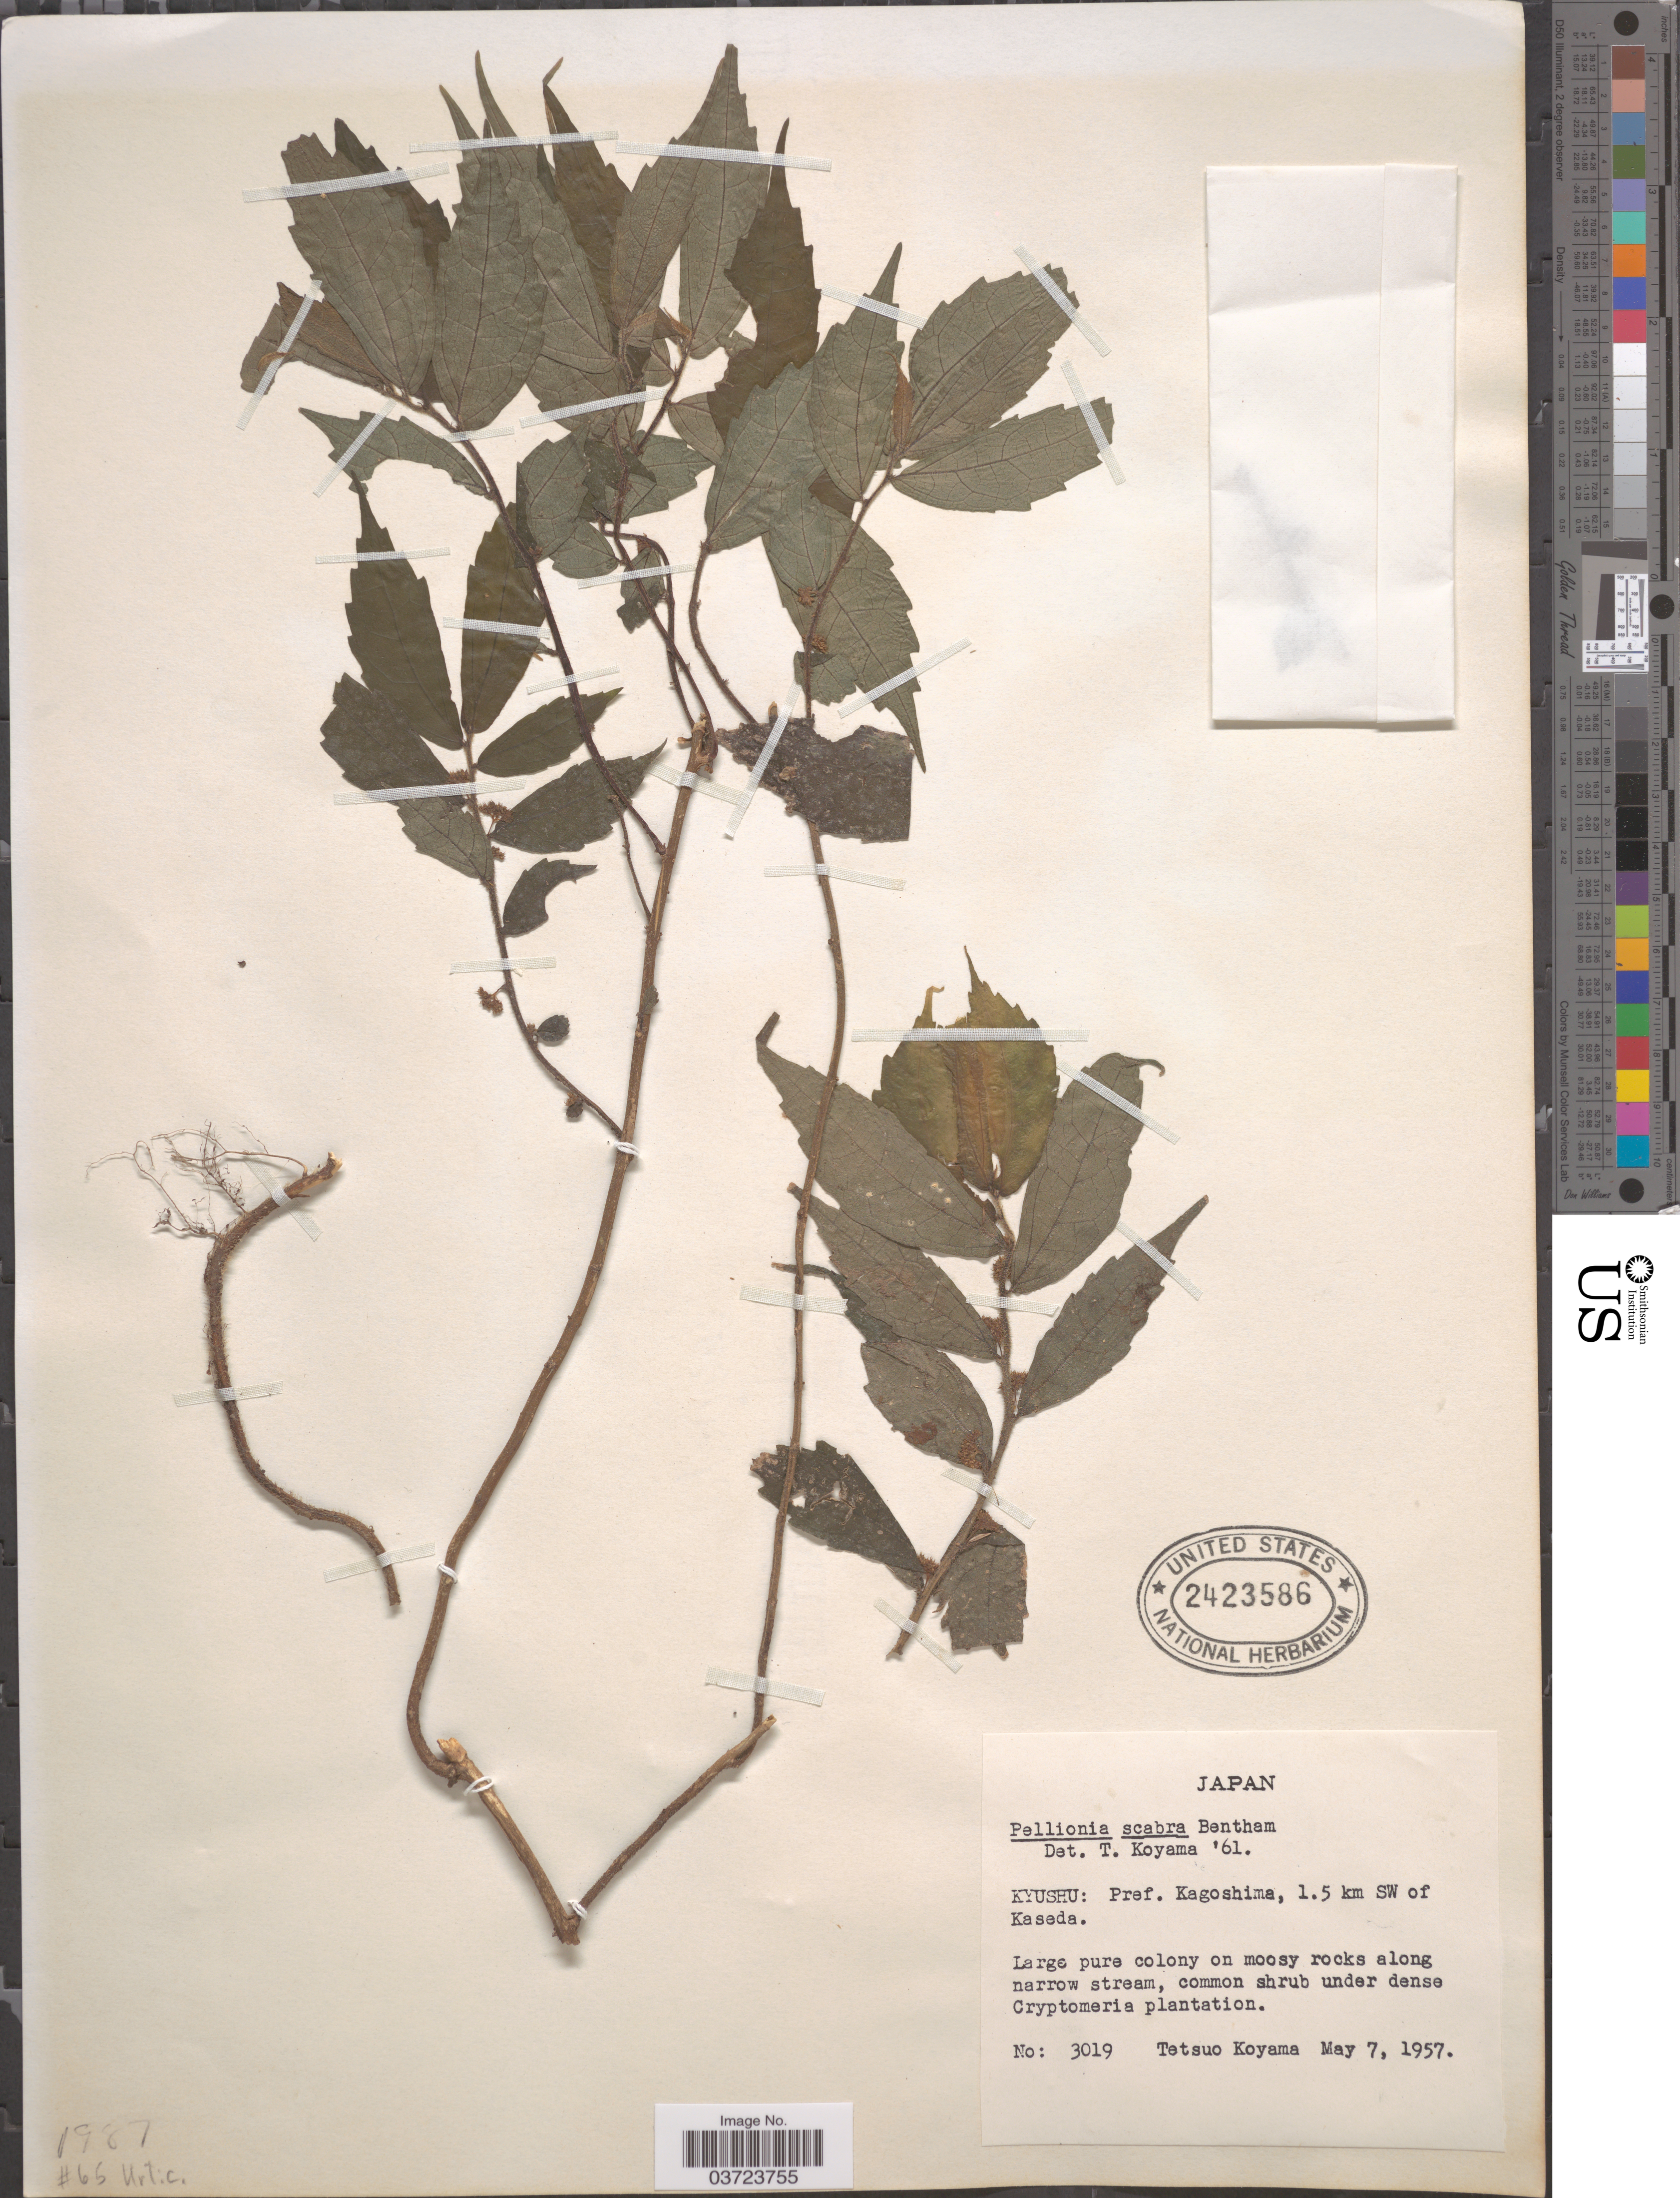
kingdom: Plantae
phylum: Tracheophyta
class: Magnoliopsida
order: Rosales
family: Urticaceae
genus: Pellionia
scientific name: Pellionia scabra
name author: Benth.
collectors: T. Koyama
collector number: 3019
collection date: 1957-05-07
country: Japan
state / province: Kagosima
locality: Kyushu: Pref. Kagoshima, 1.5 km SW of Kaseda.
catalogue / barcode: US 2423586